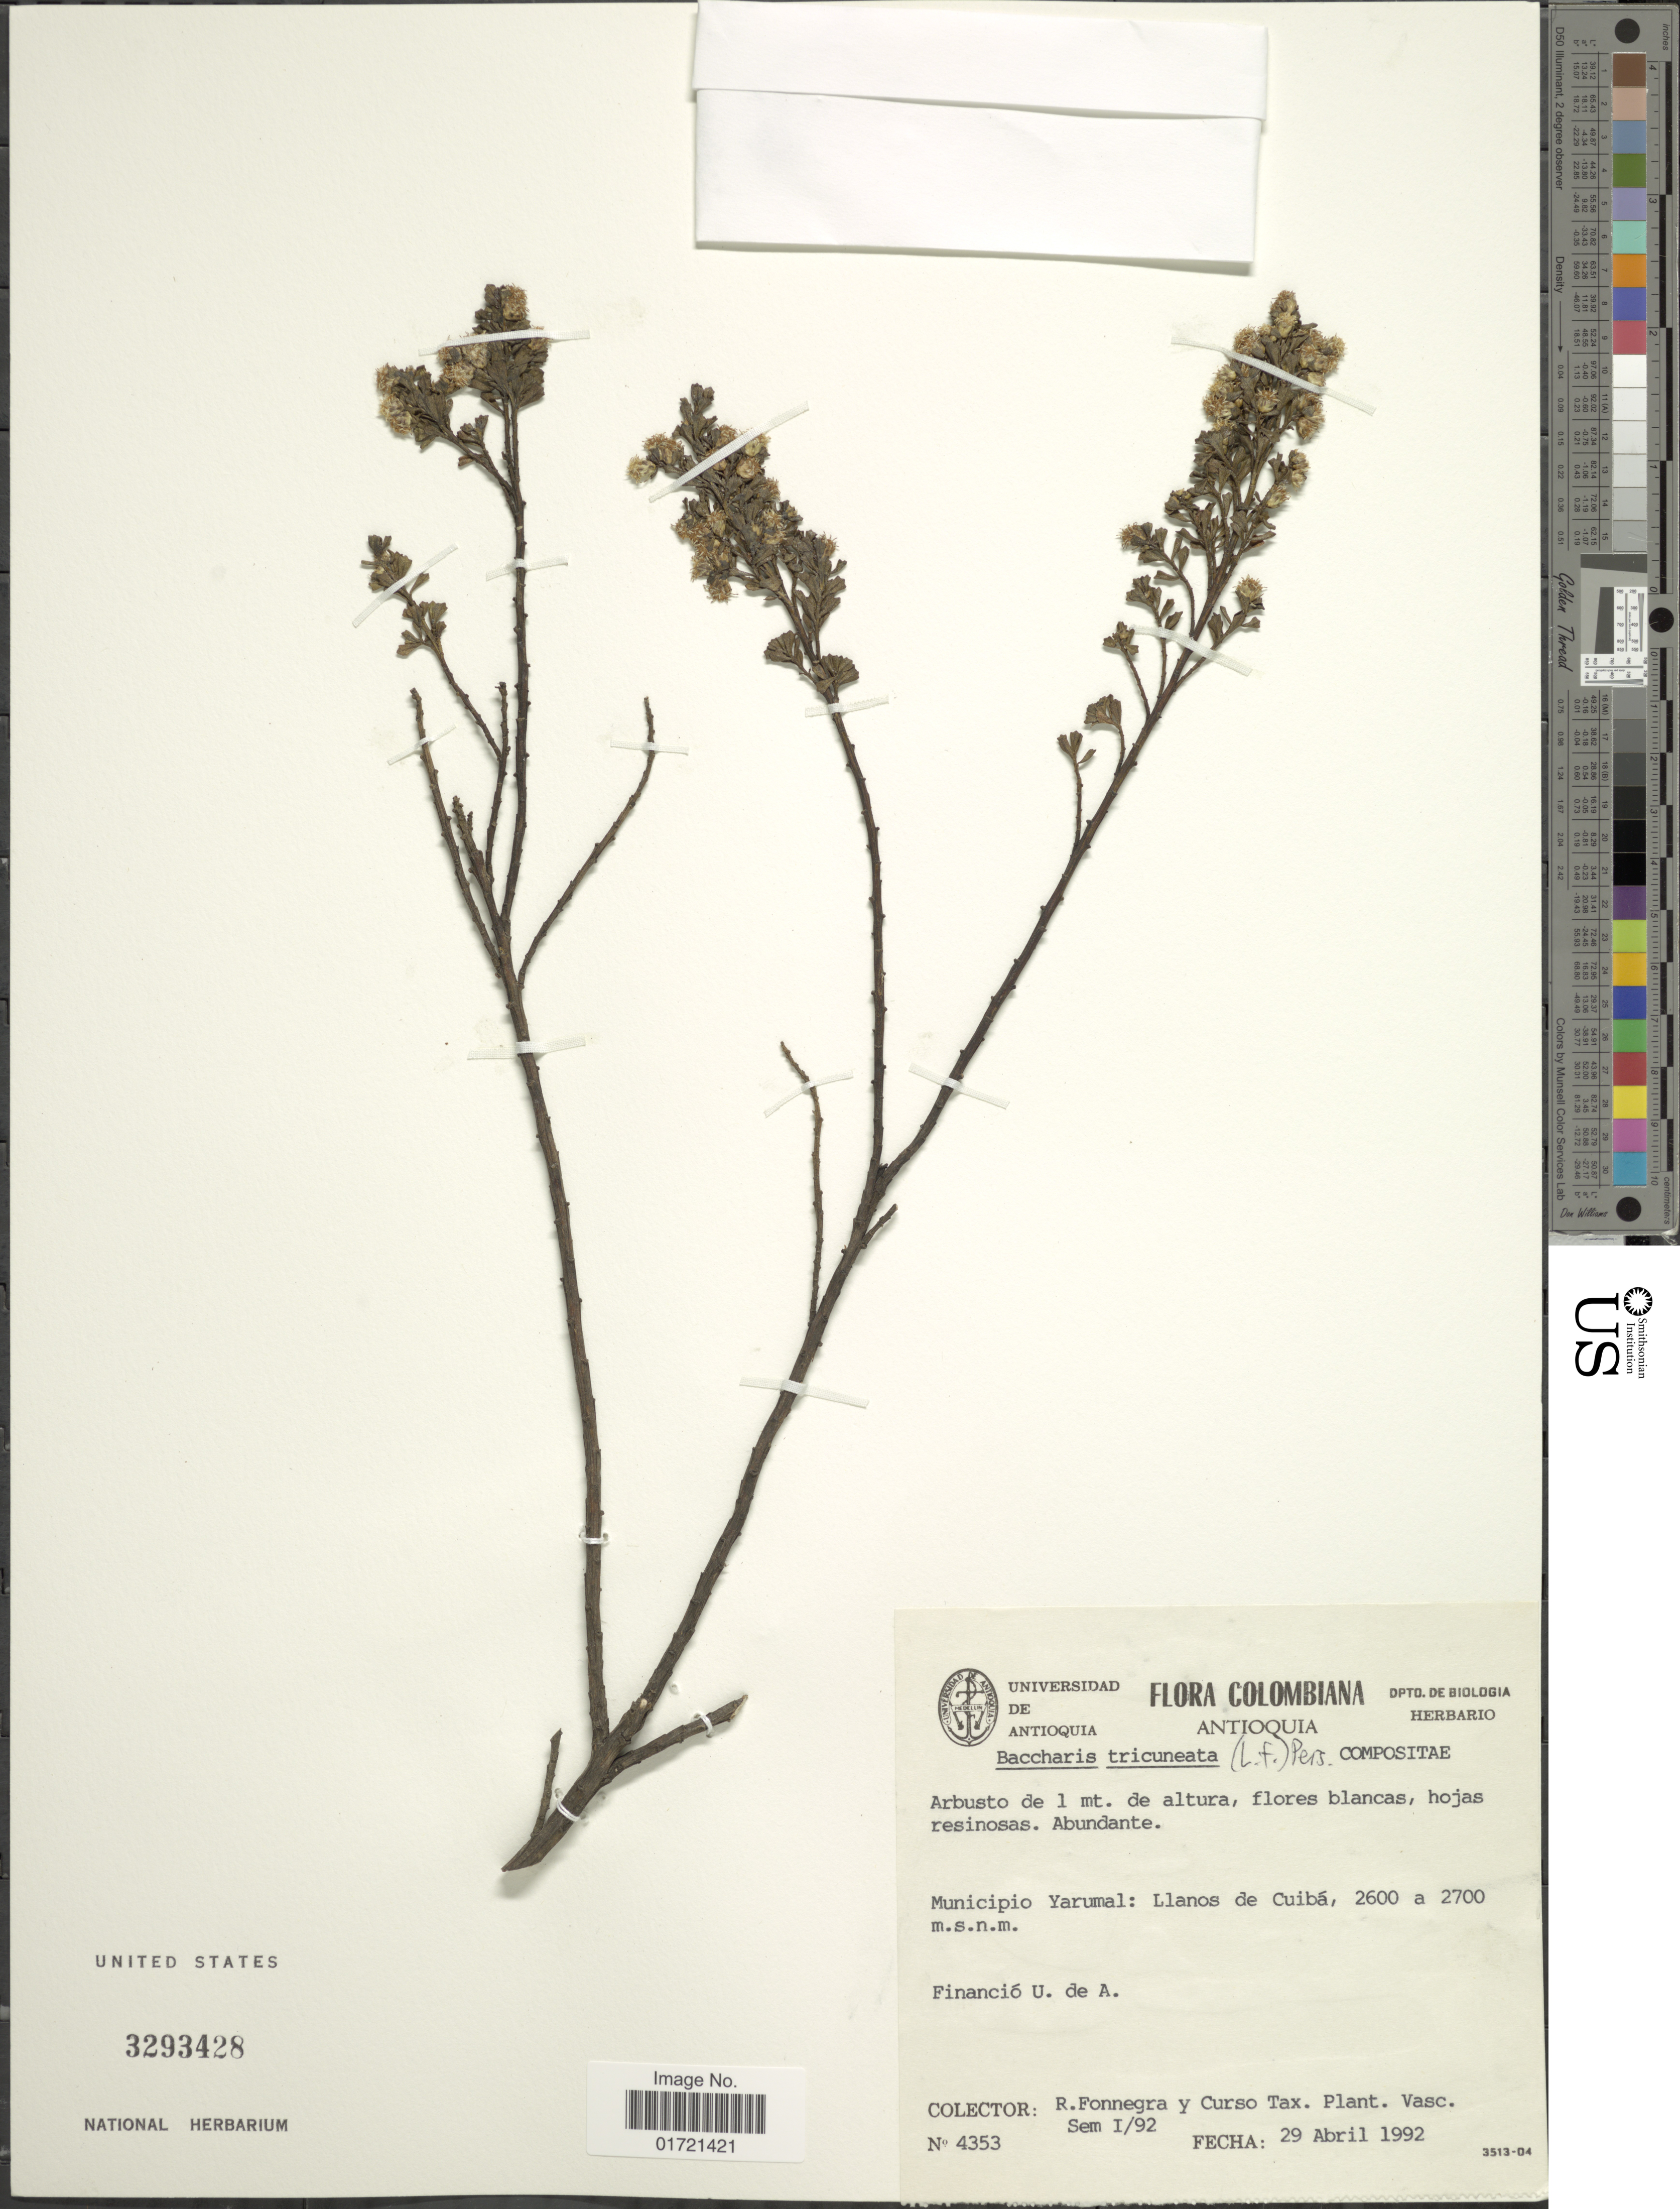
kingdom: Plantae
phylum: Tracheophyta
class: Magnoliopsida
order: Asterales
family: Asteraceae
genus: Baccharis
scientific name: Baccharis tricuneata var. paramorum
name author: Cuatrec.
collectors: R. Fonnegra & Curso Tax. Plant. Vasc.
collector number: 4353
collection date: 1992-04-29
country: Colombia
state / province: Antioquia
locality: Municipio Yarumal: Llanos de Cuiba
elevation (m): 2700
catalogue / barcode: US 3293428